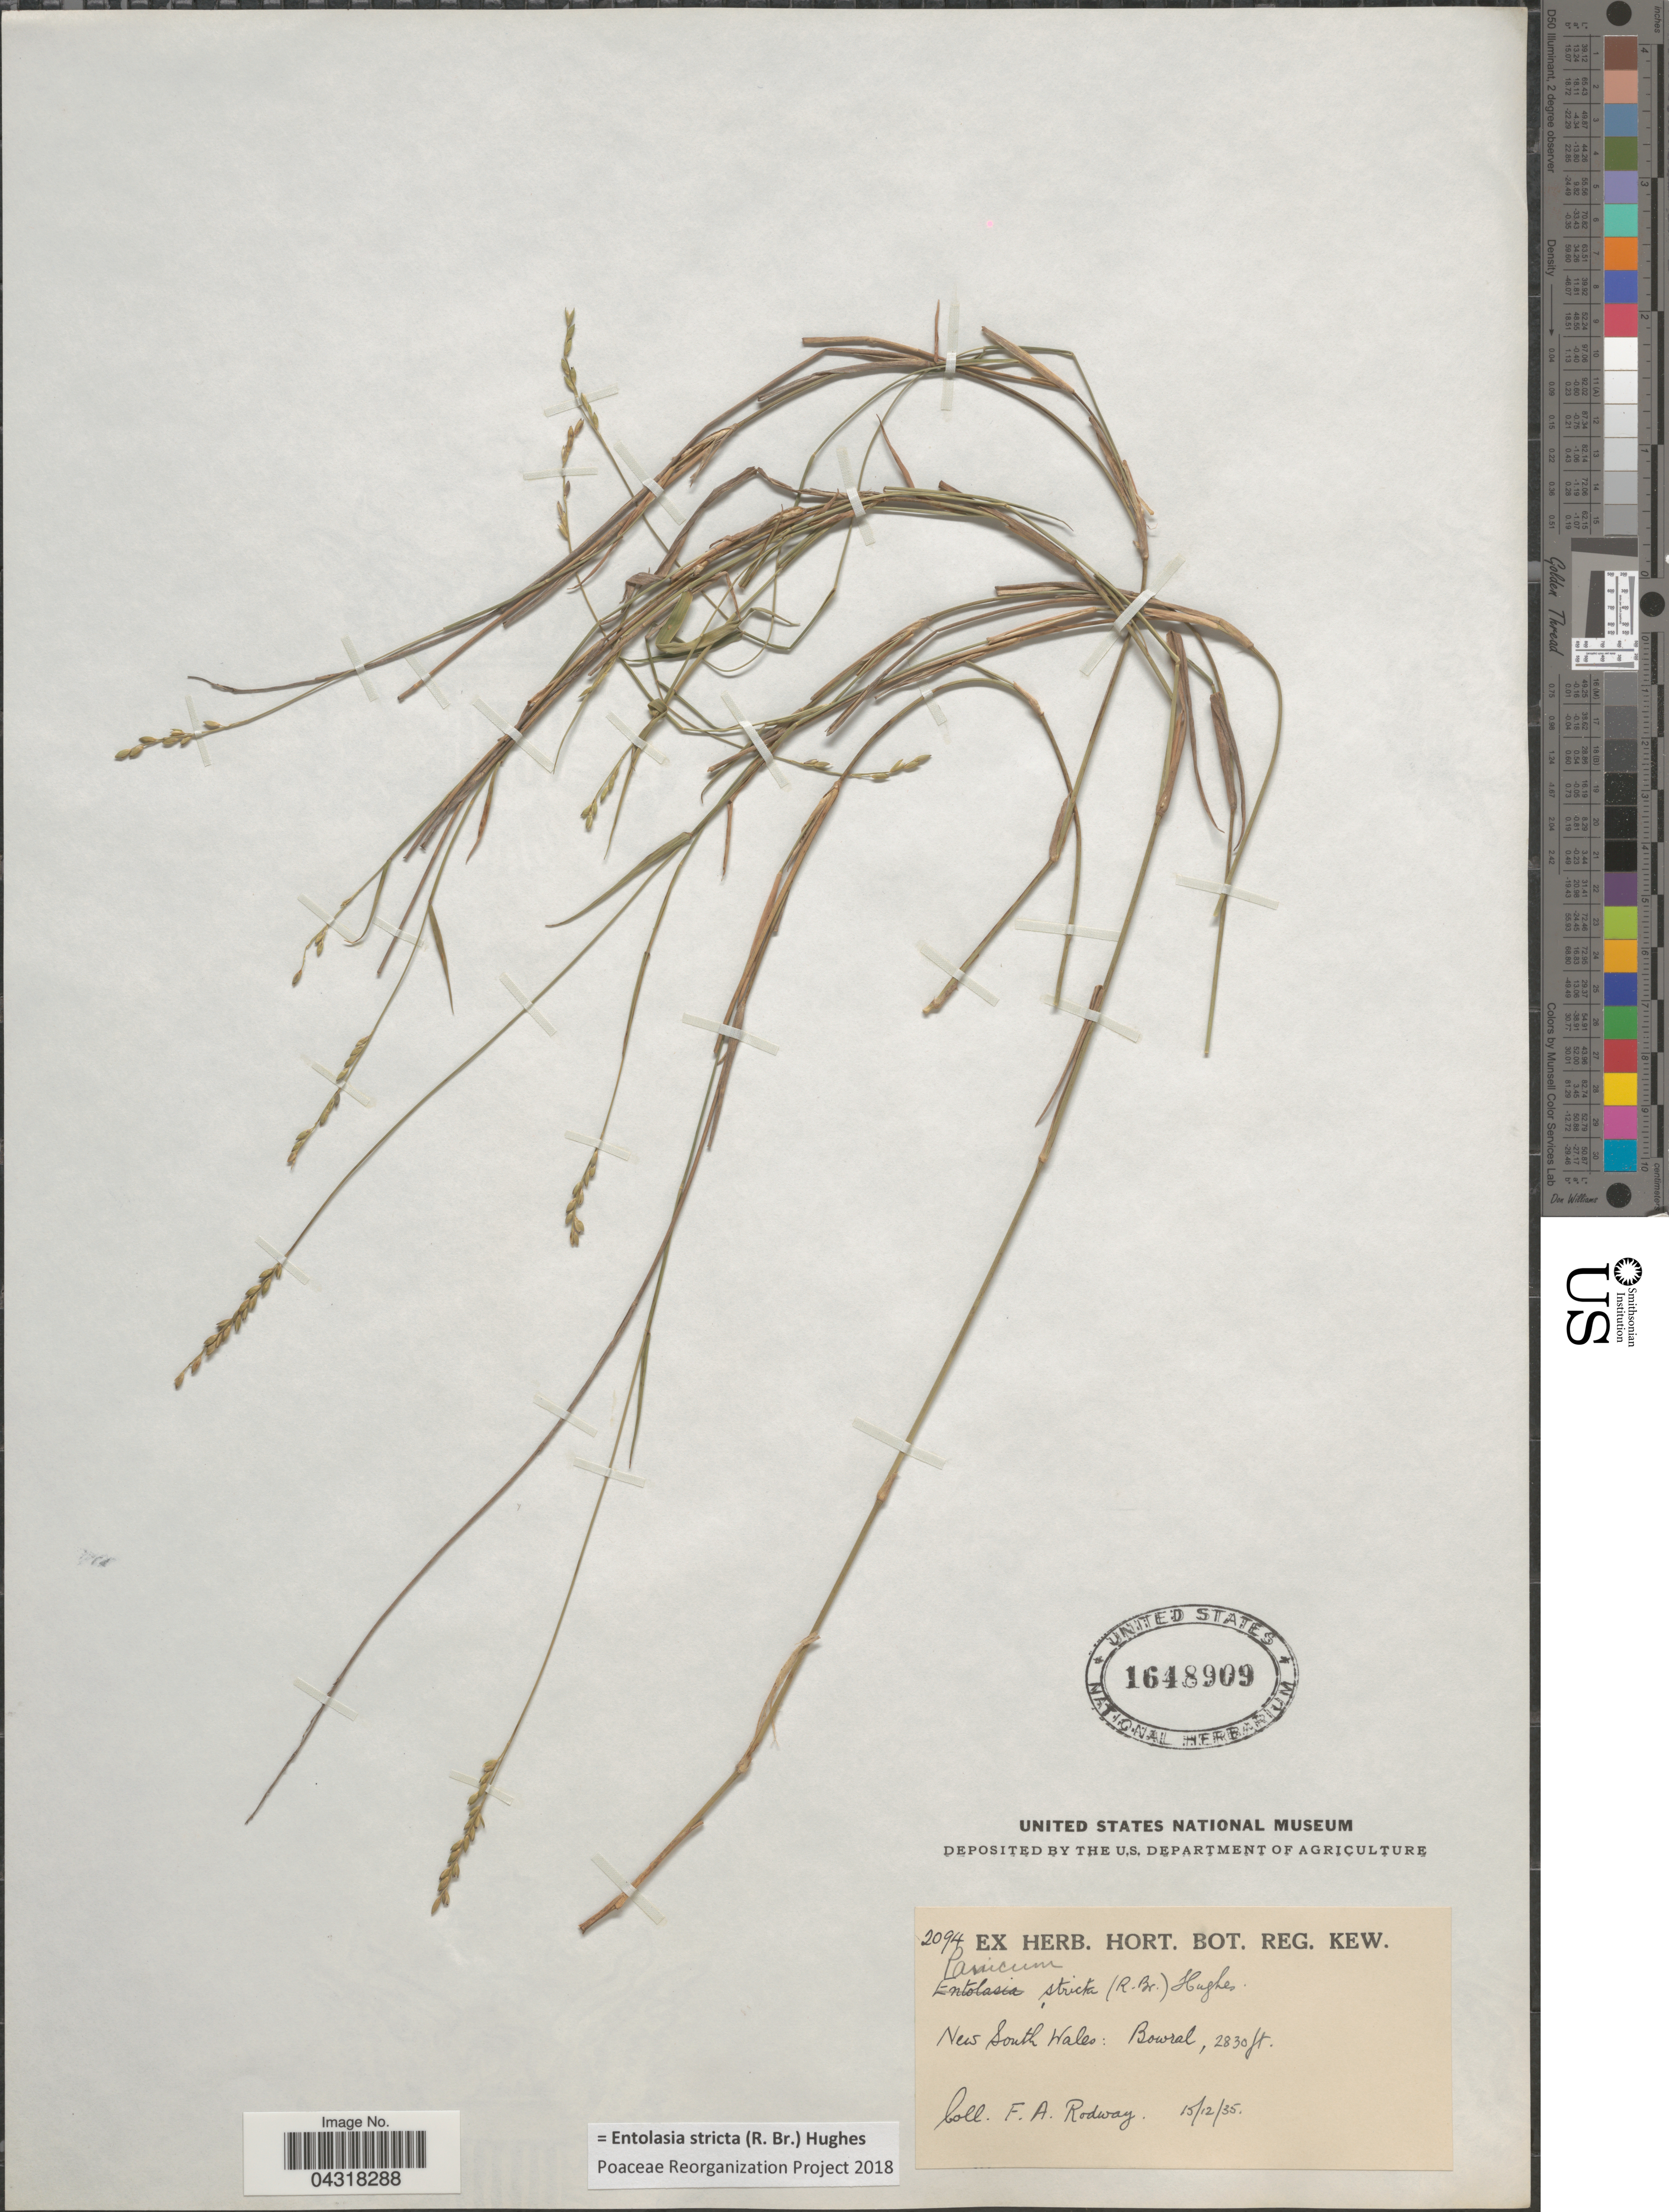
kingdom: Plantae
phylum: Tracheophyta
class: Liliopsida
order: Poales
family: Poaceae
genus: Entolasia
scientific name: Entolasia stricta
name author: (R. Br.) C.E. Hughes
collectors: F. A. Rodway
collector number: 2094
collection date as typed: Transcribed d/m/y: 15/12/35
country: Australia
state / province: New South Wales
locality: Bowral.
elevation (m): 863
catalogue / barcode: US 1648909